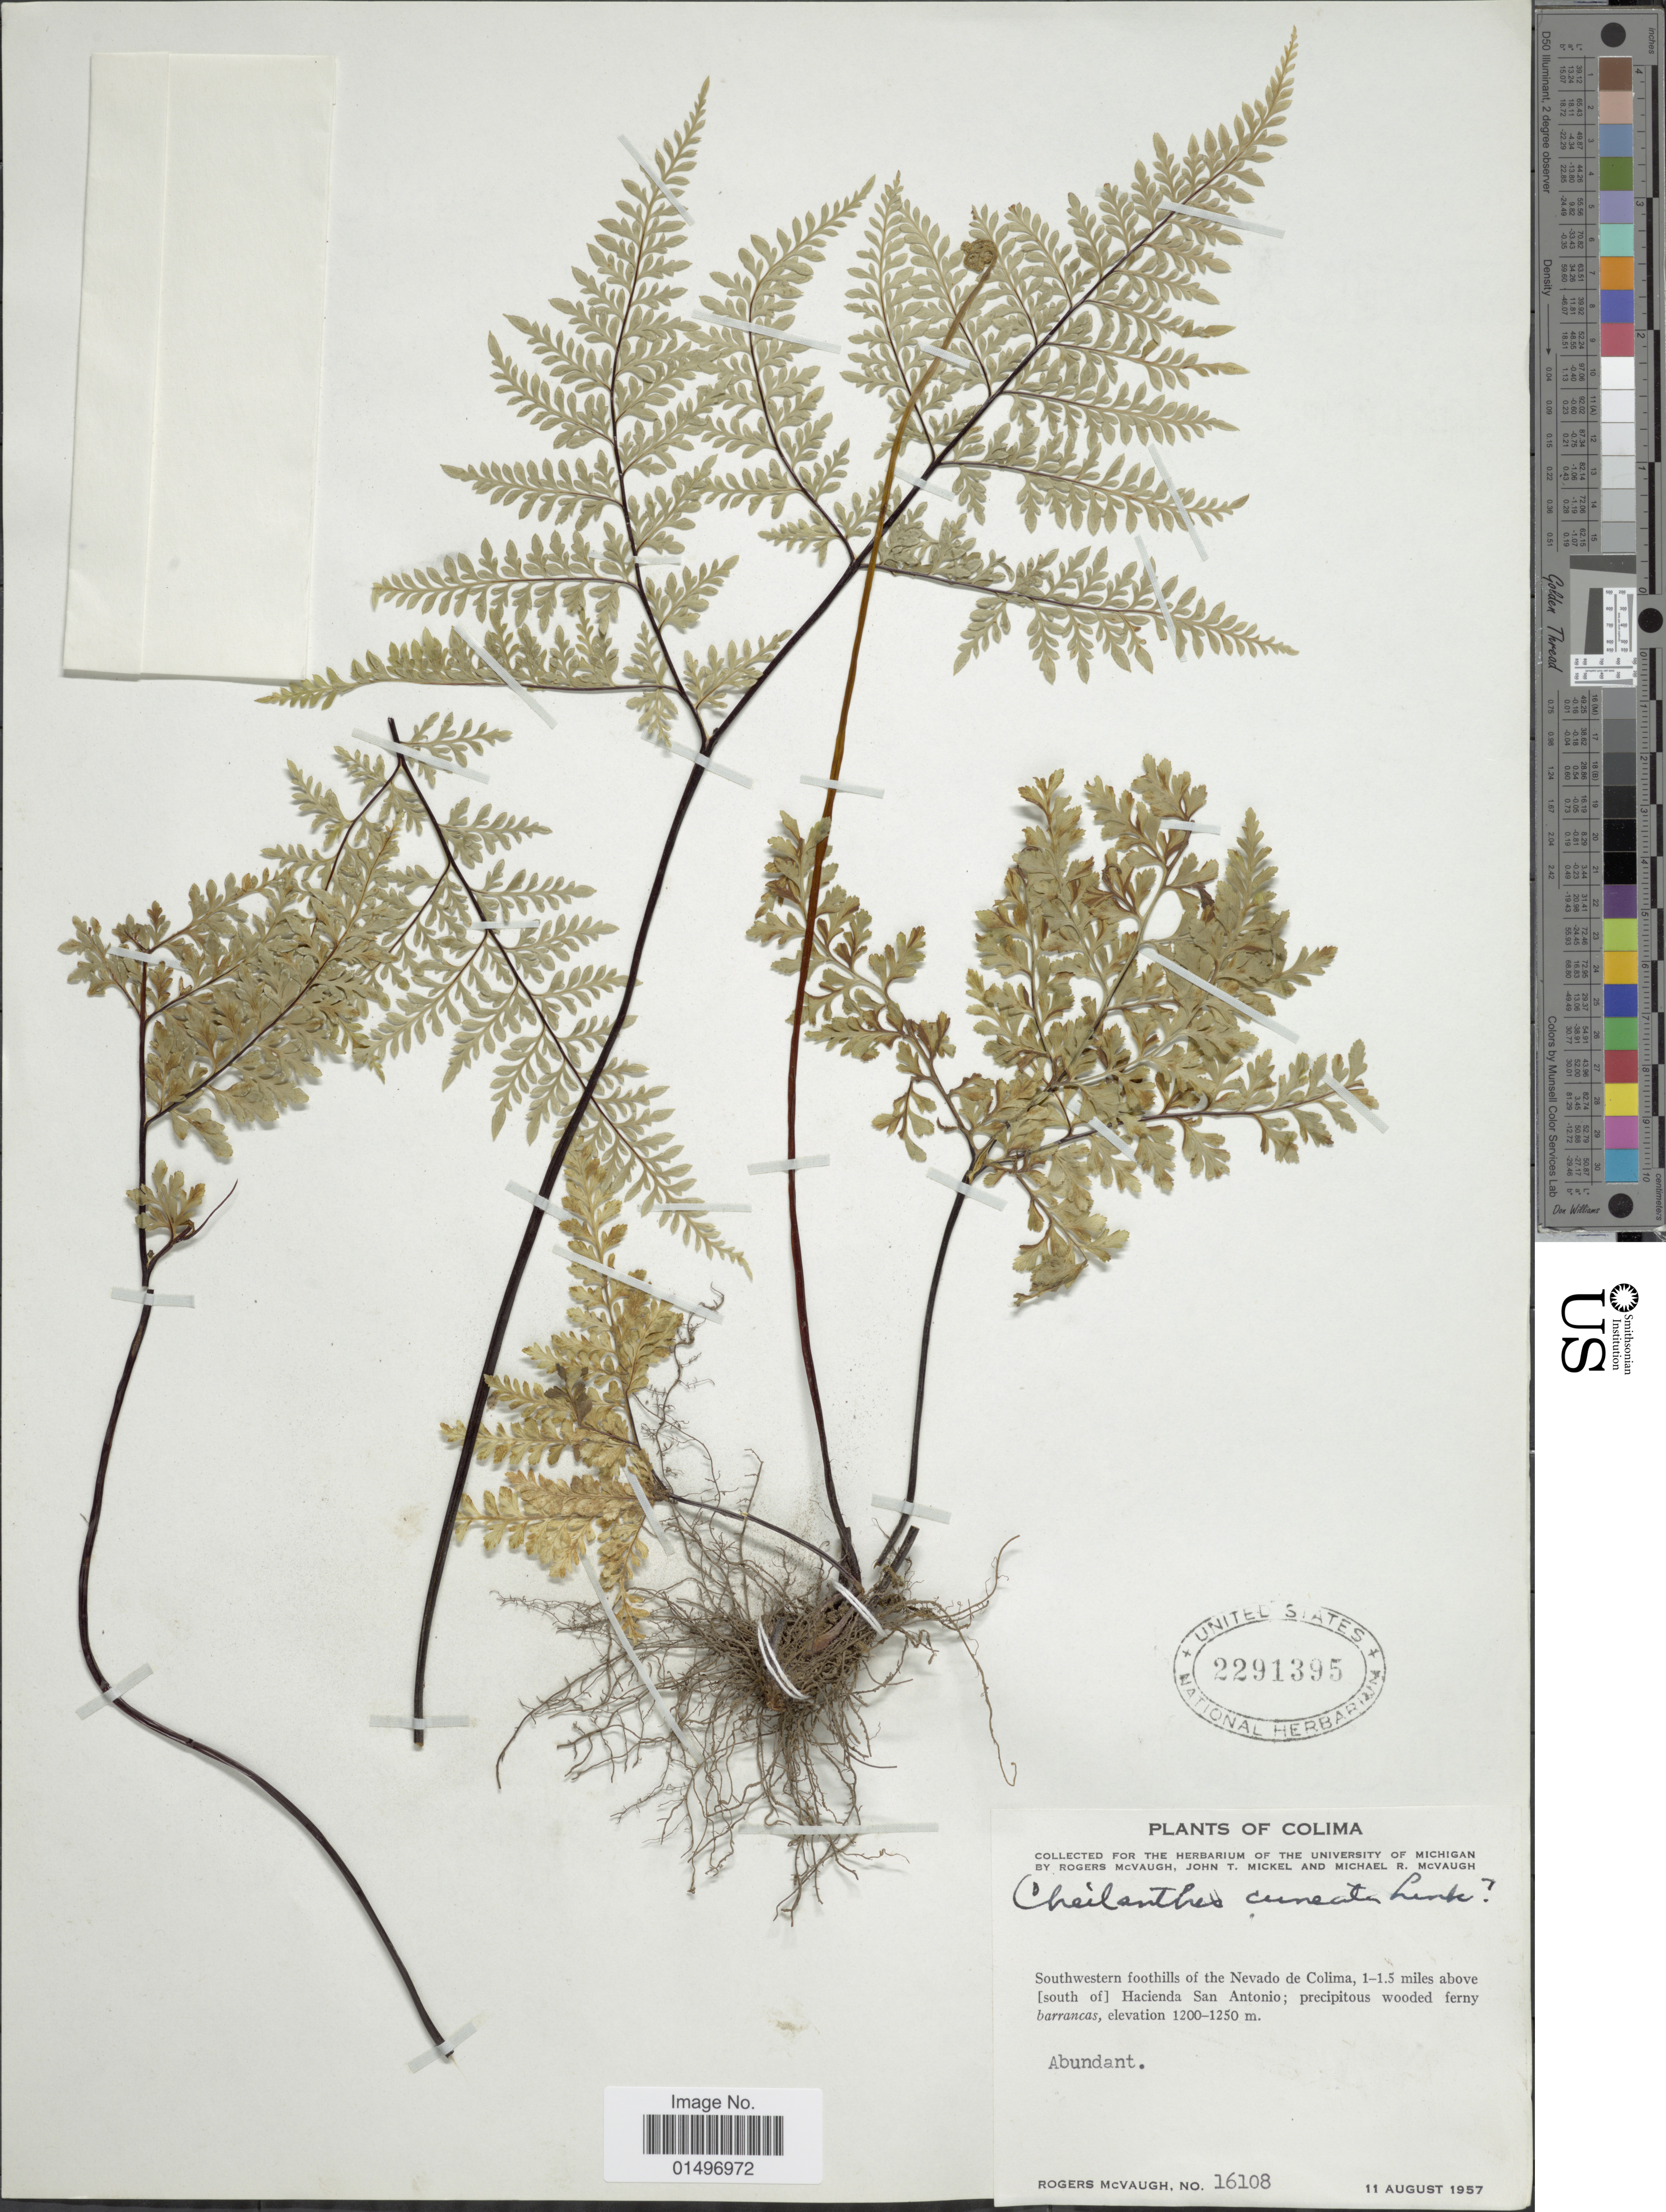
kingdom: Plantae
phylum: Tracheophyta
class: Polypodiopsida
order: Polypodiales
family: Pteridaceae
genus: Gaga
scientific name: Gaga chaerophylla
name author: (Mart. & Ikonn.-Gal.) Fay W. Li & Windham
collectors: R. McVaugh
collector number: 16108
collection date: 1957-08-11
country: Mexico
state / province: Colima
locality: Mexico, Colima, Southwestern foothills of the Nevado de Colima, 1-1.5 miles above (south of) Hacienda San Antonio.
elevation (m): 1200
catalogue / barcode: US 2291395